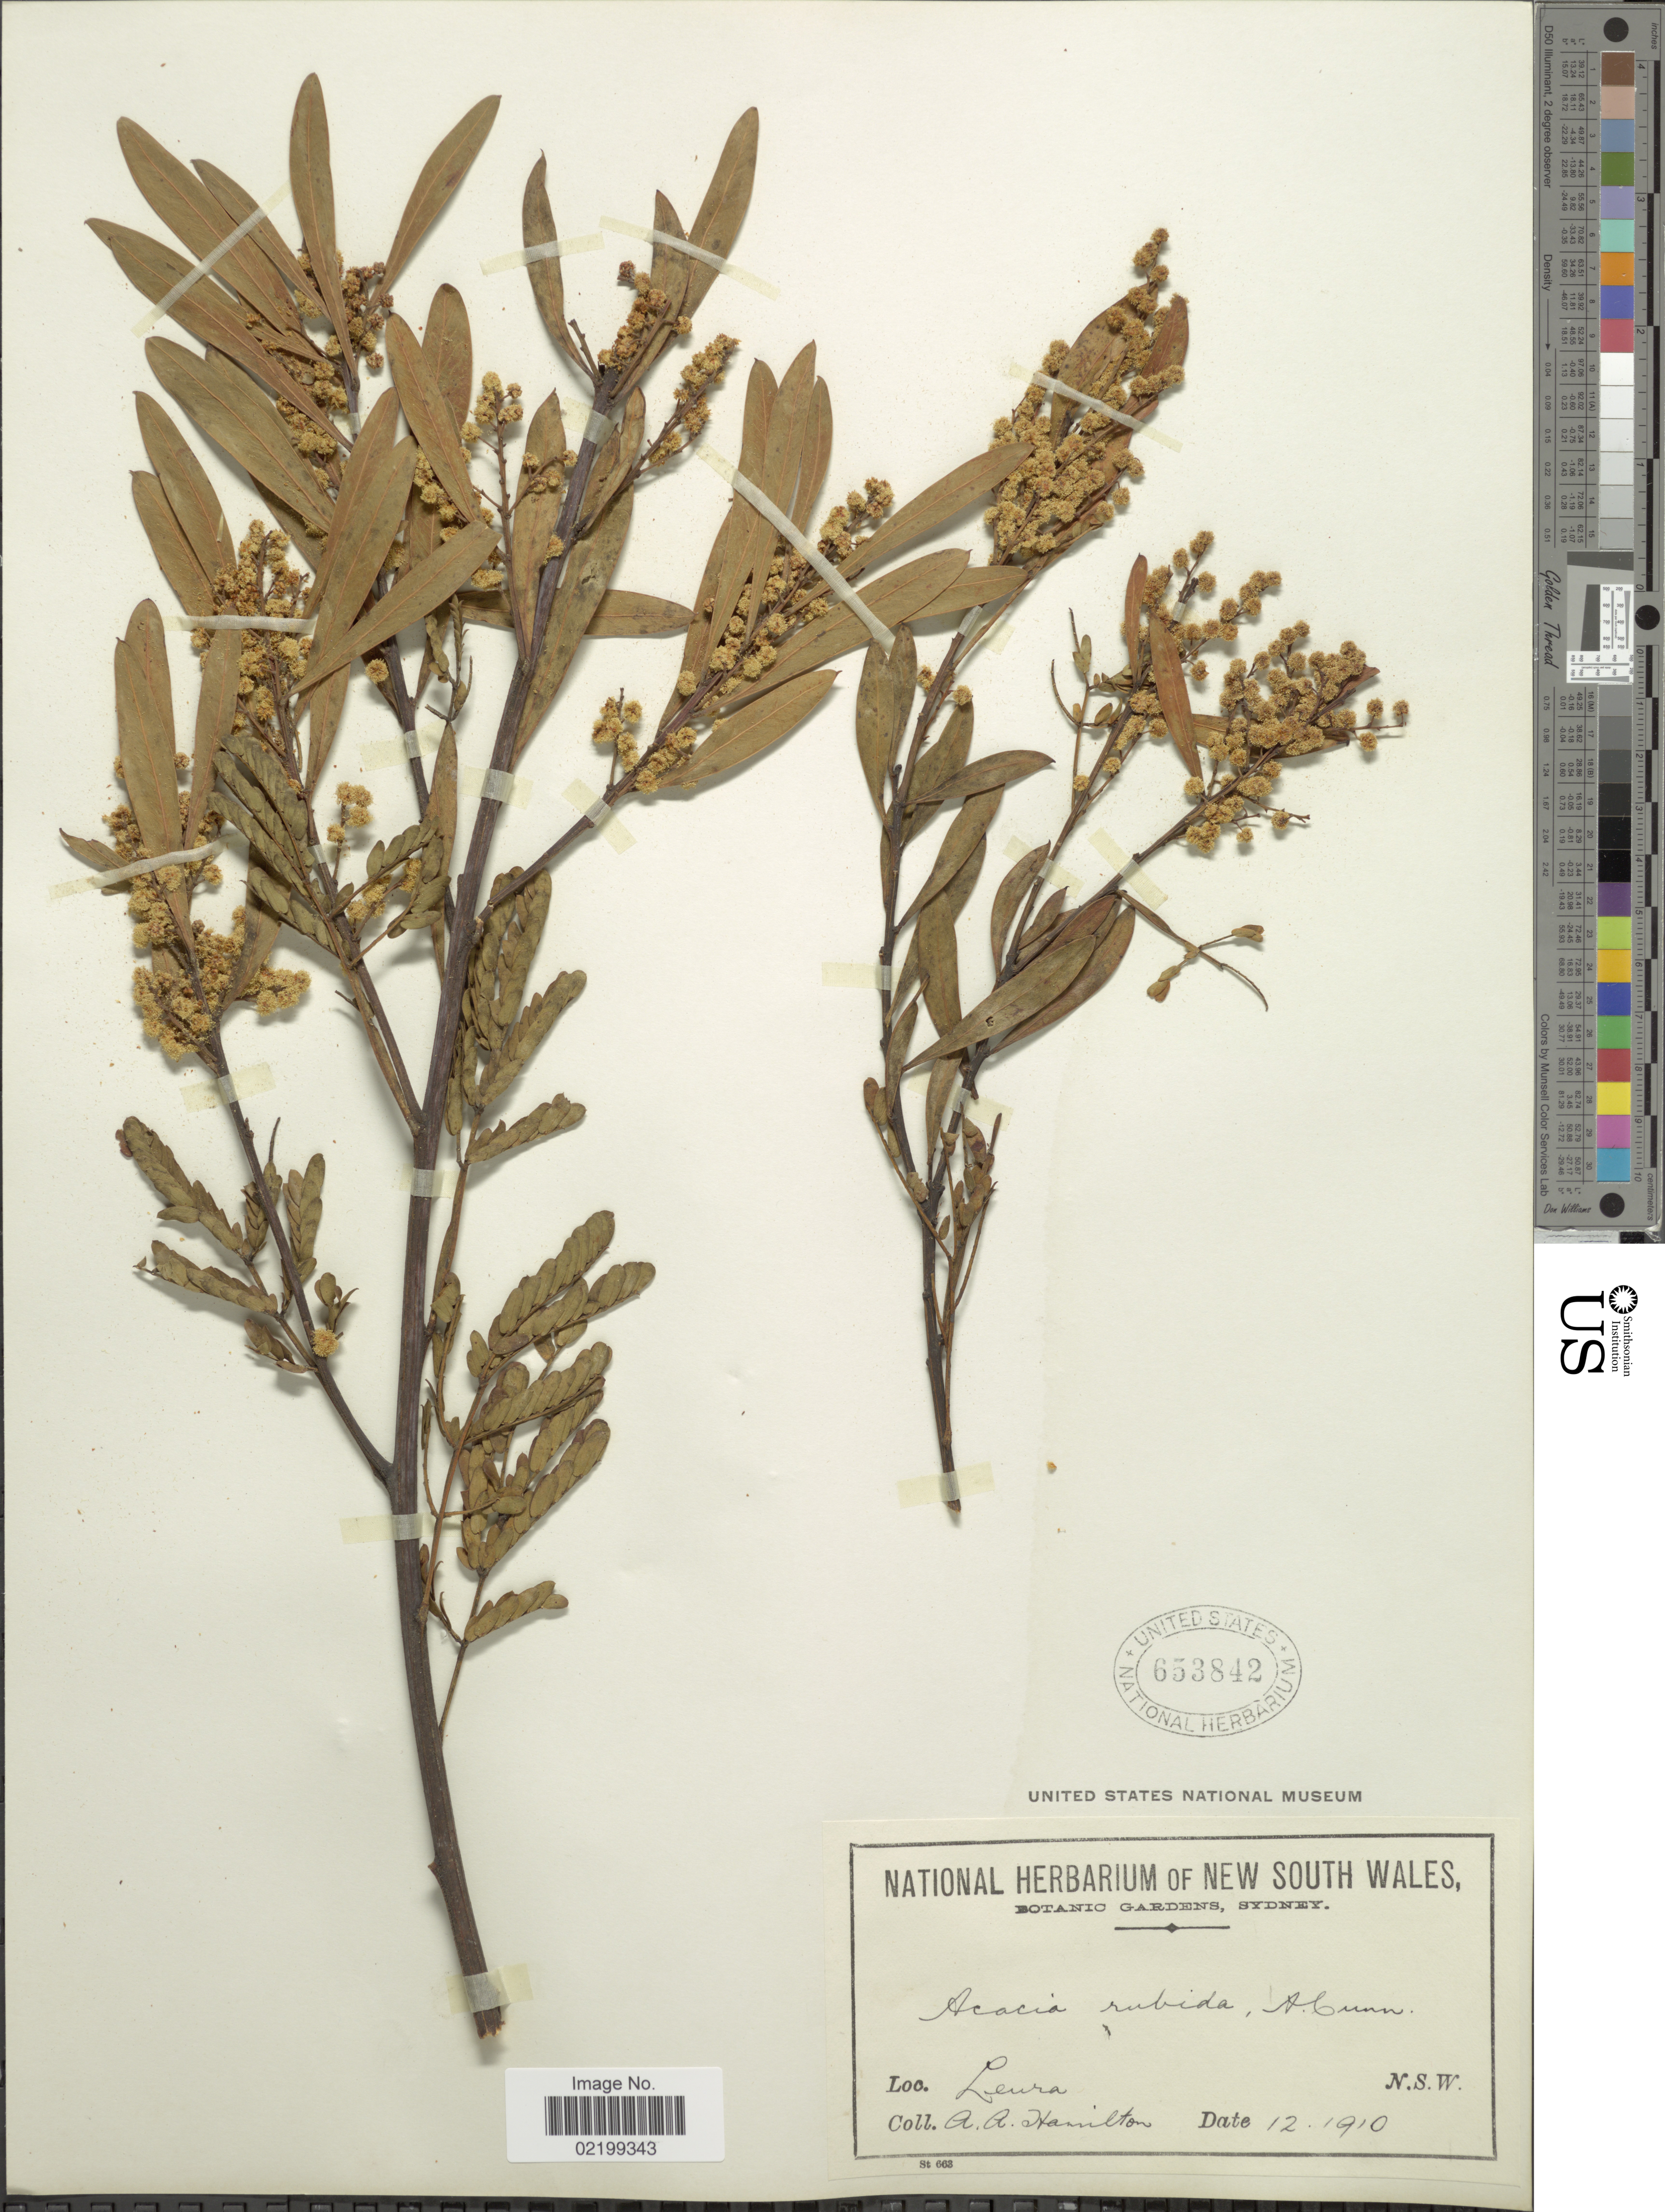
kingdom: Plantae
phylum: Tracheophyta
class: Magnoliopsida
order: Fabales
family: Fabaceae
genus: Acacia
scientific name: Acacia rubida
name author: A. Cunn.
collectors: A. A. Hamilton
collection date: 1910-12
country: Australia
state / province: New South Wales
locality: Leura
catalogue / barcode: US 653842